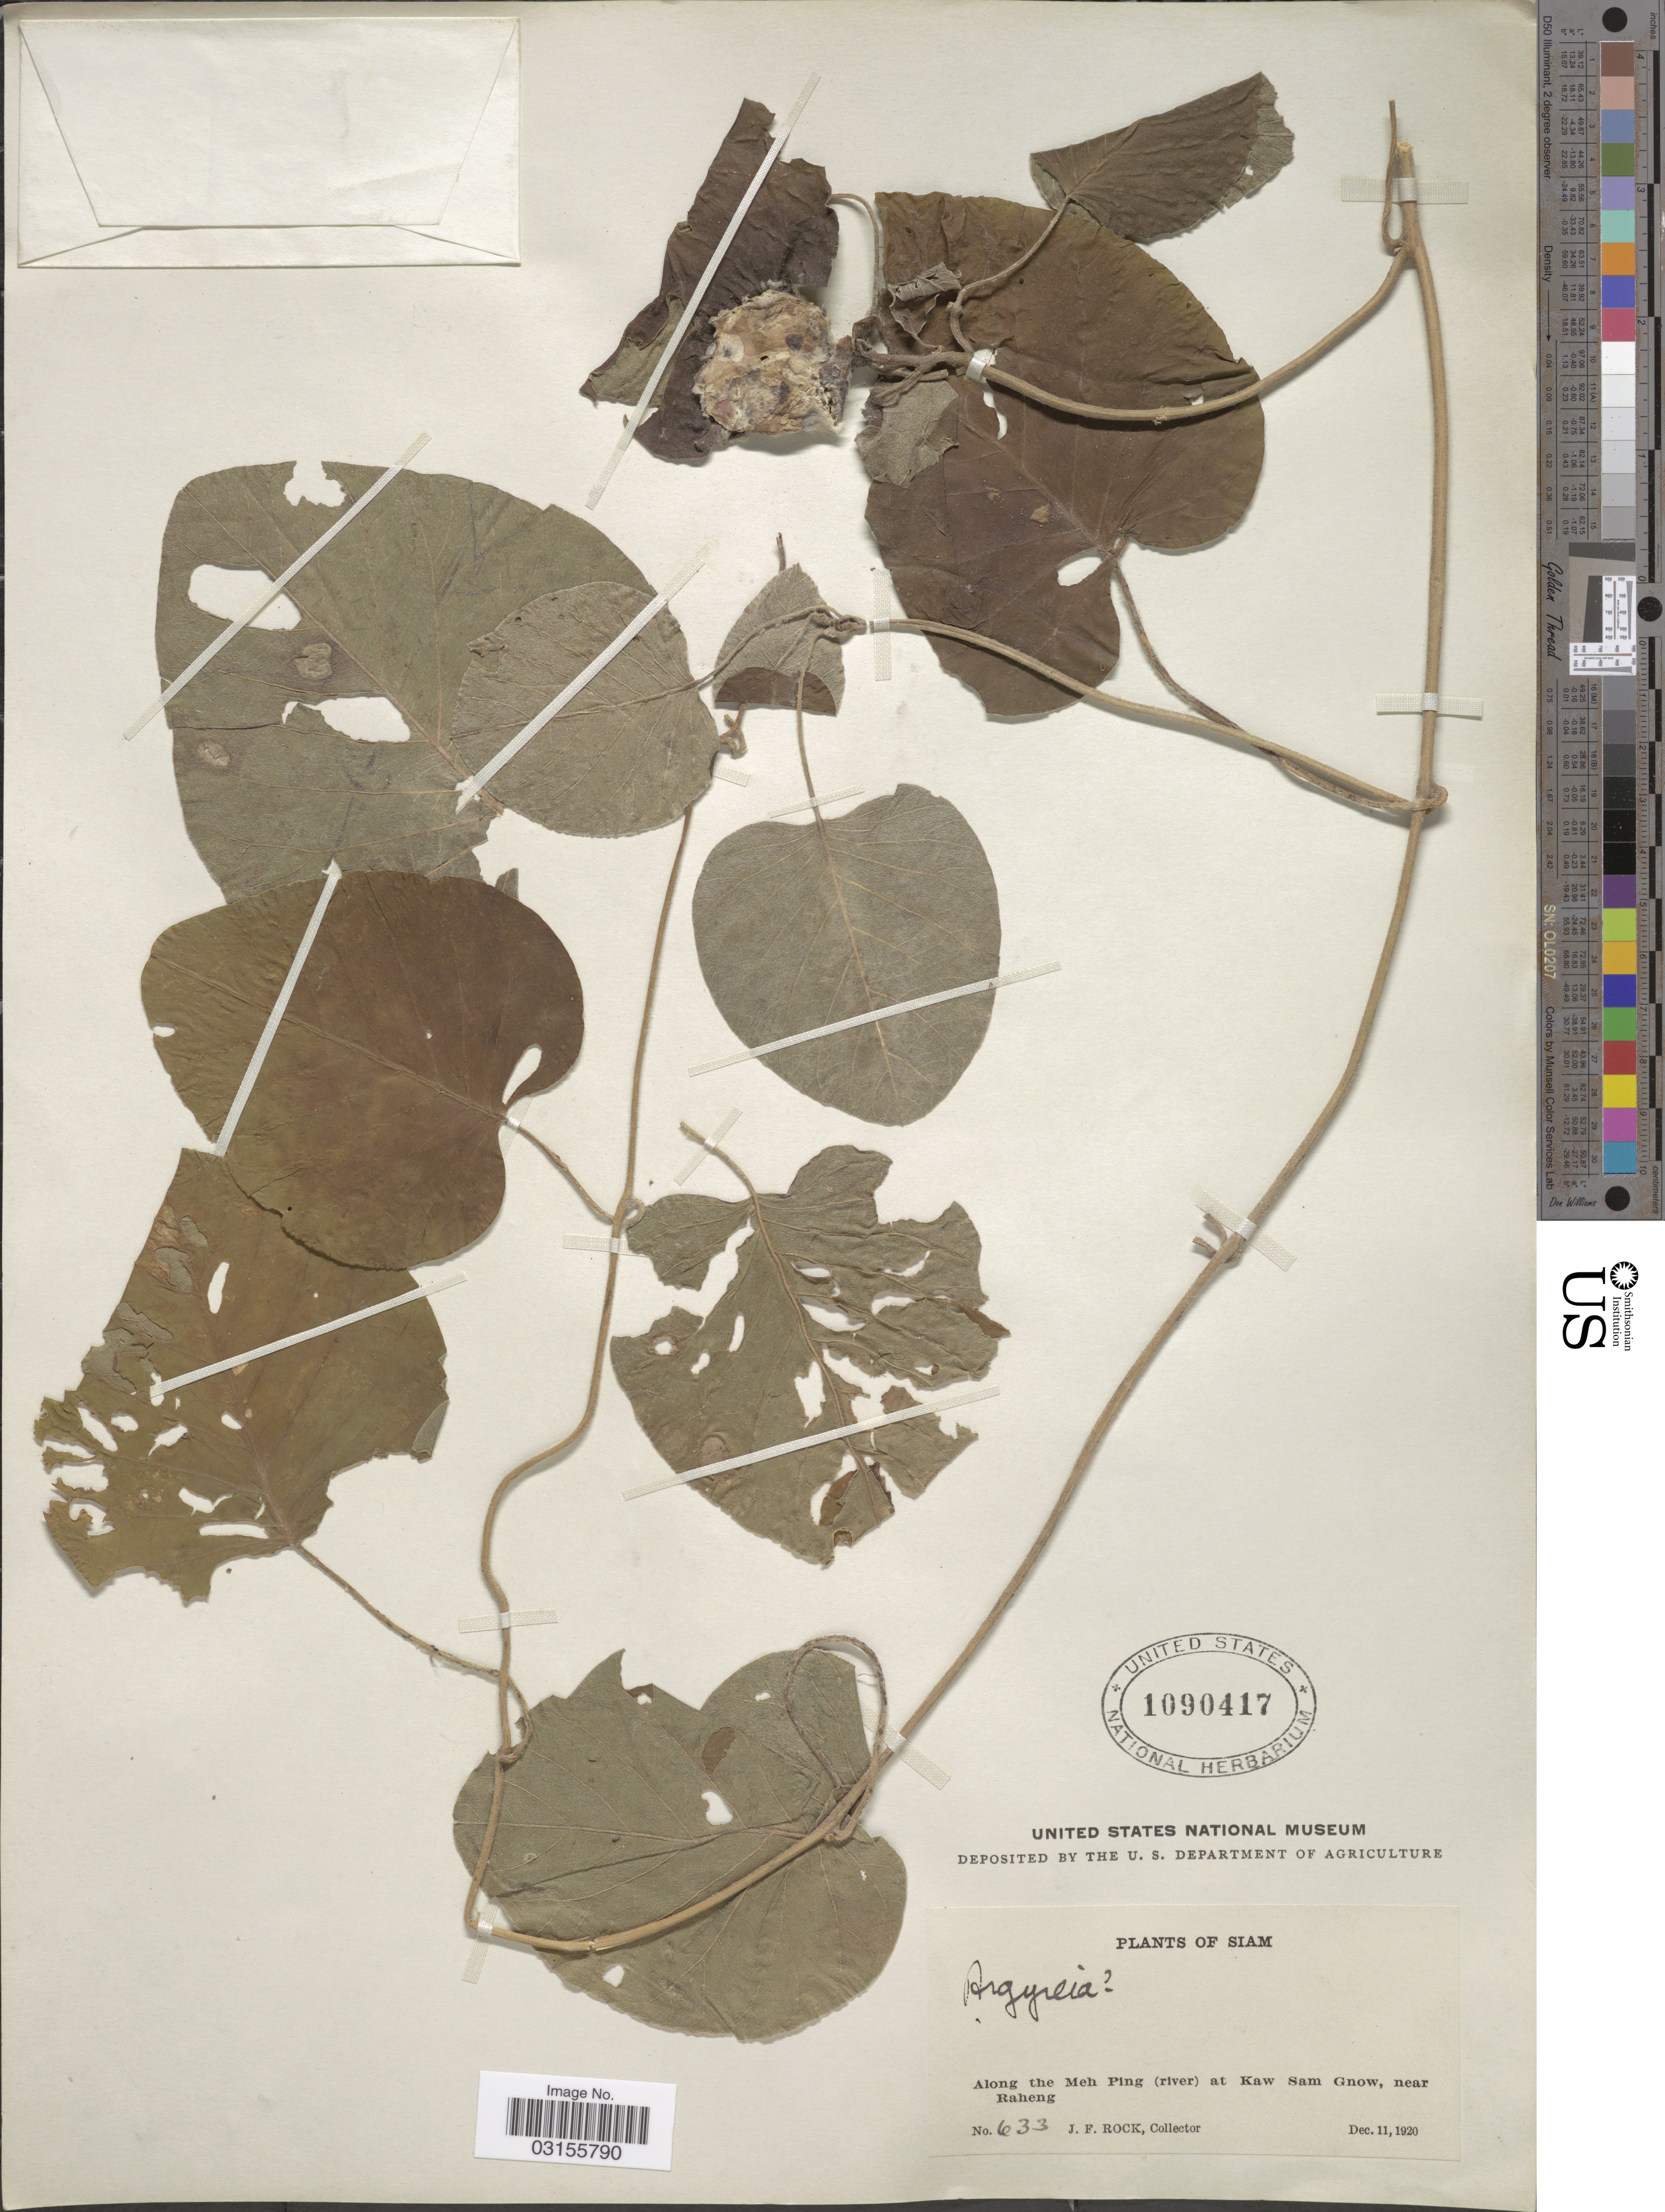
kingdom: Plantae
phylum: Tracheophyta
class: Magnoliopsida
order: Solanales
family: Convolvulaceae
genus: Argyreia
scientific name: Argyreia sp.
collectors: J. Rock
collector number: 633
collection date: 1920-12-11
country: Thailand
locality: Siam. Along the Meh Ping (river) at Kaw Sam Gnow, near Raheng.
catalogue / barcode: US 1090417